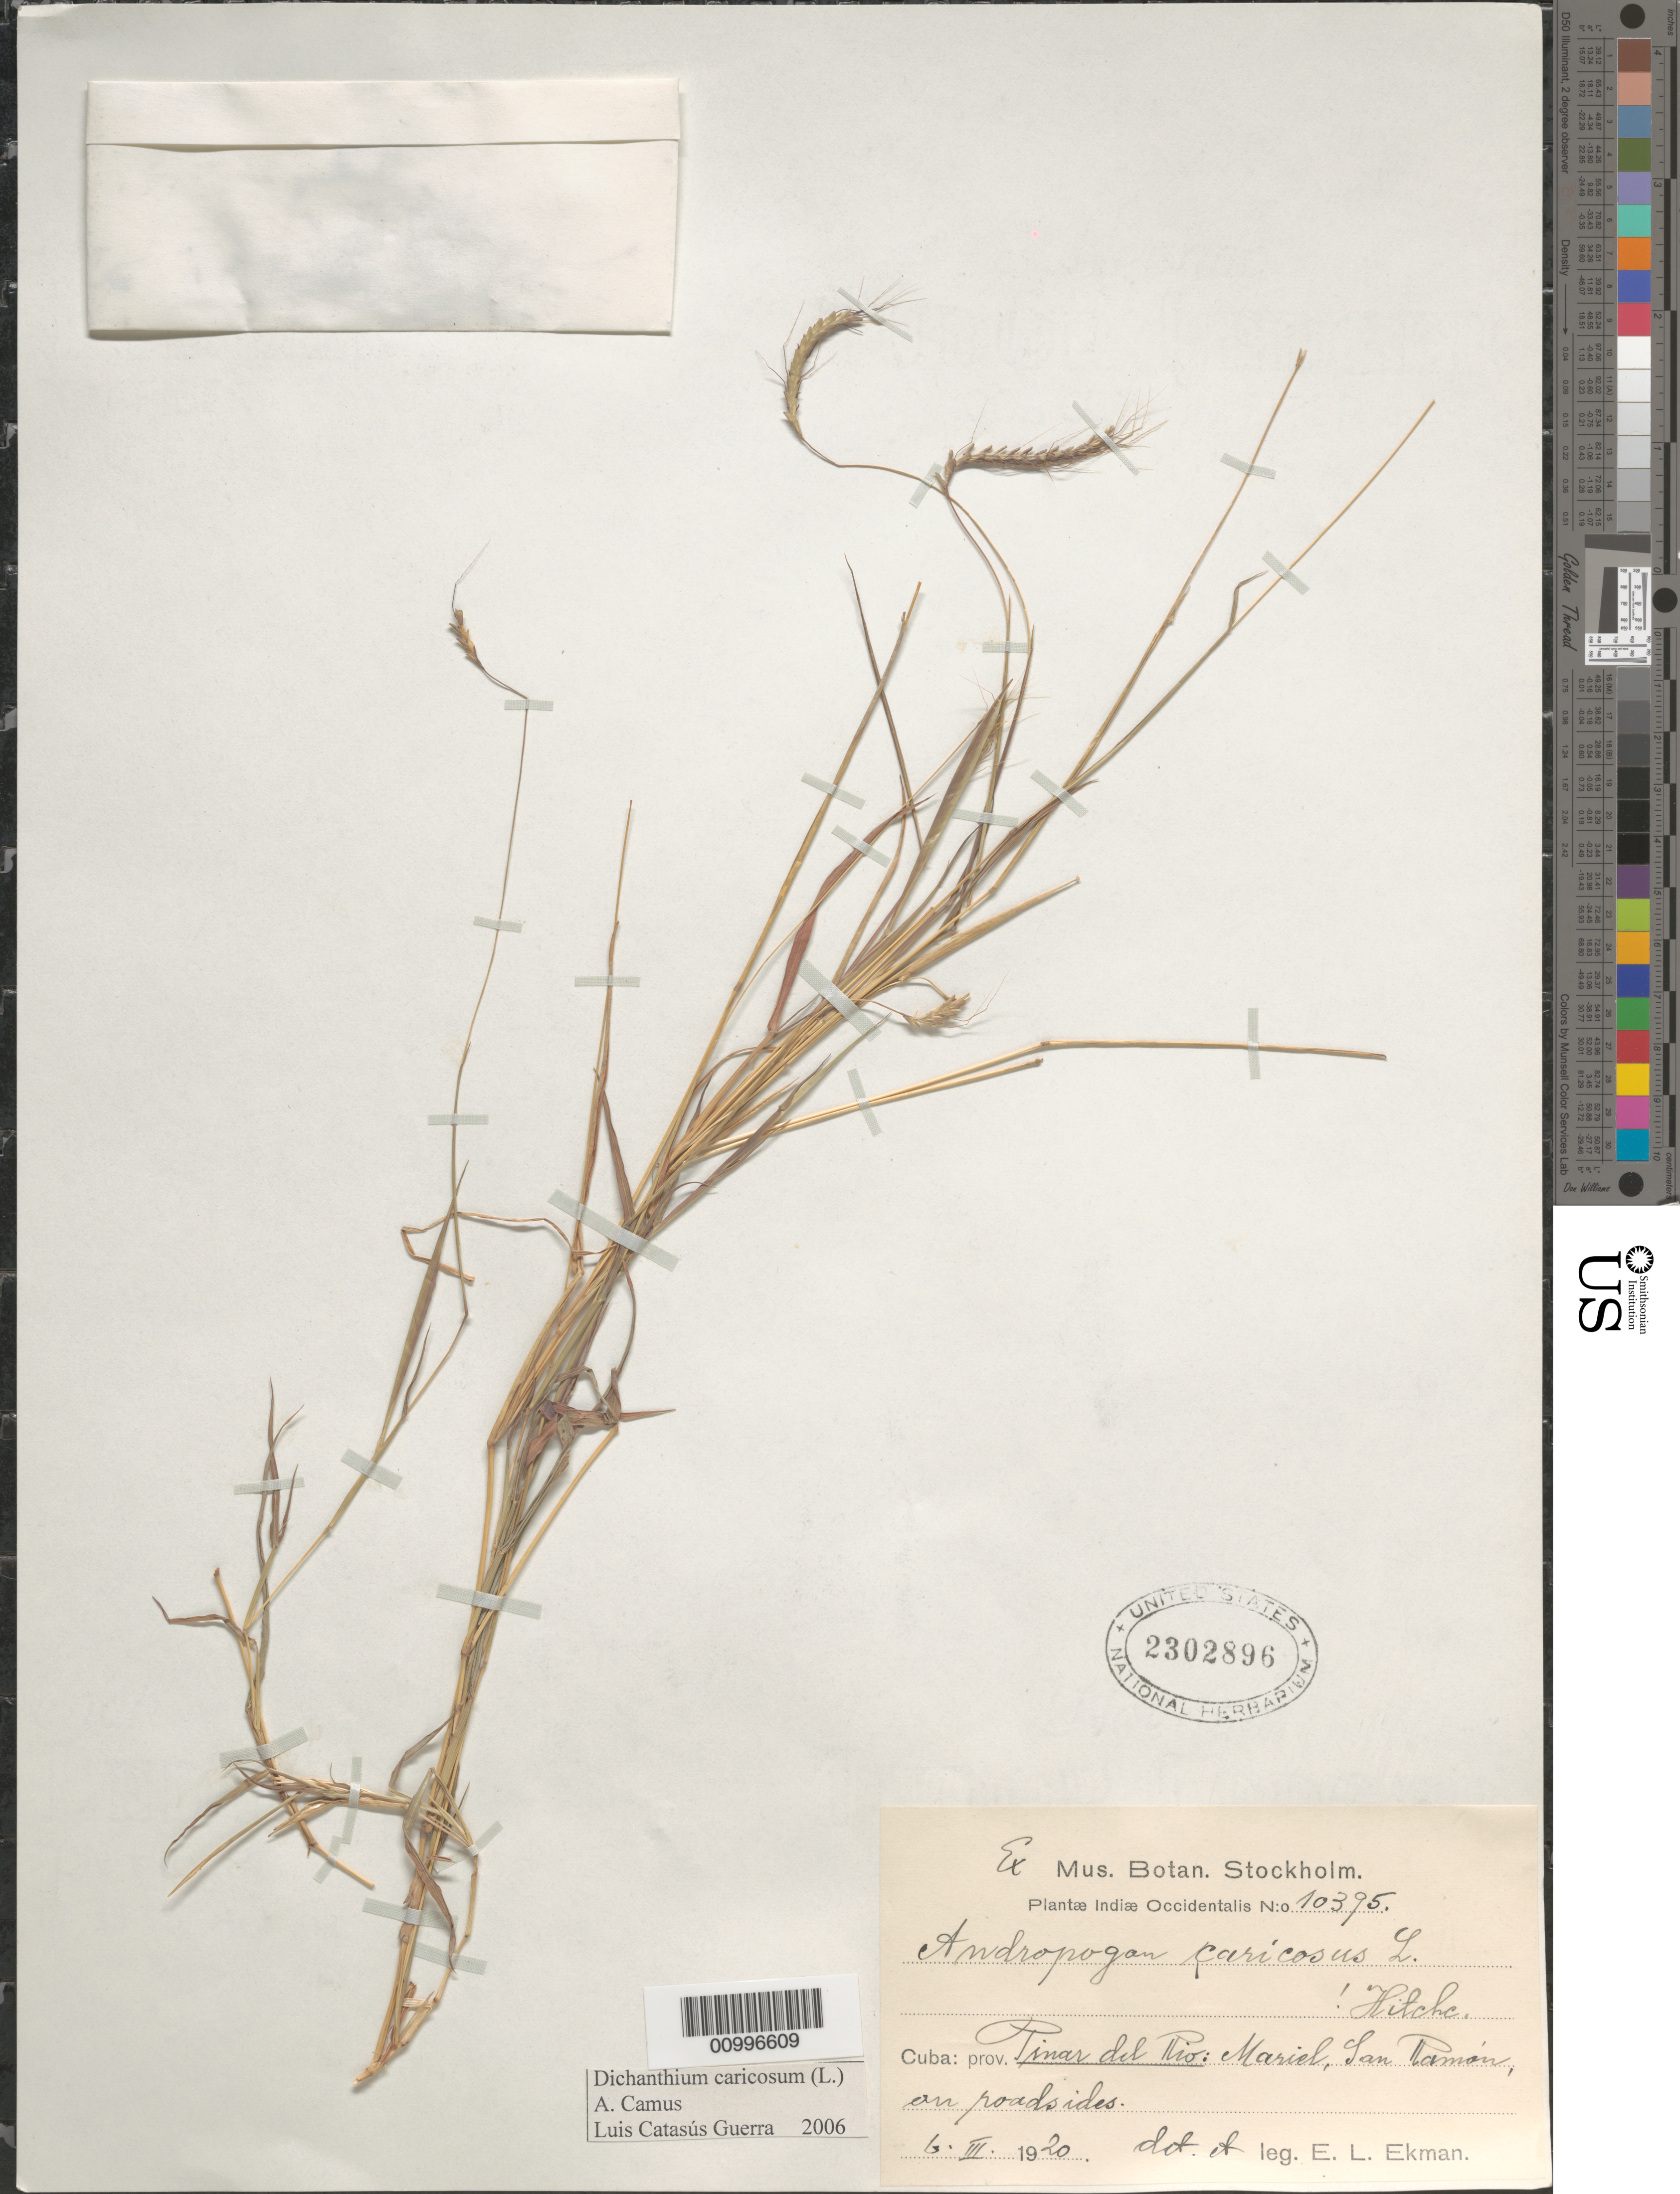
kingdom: Plantae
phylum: Tracheophyta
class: Liliopsida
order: Poales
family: Poaceae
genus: Dichanthium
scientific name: Dichanthium caricosum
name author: (L.) A. Camus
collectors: E. L. Ekman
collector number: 10395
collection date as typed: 06 Mar 1920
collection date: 1920-03-06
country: Cuba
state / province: Pinar del Rio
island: Cuba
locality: Mariel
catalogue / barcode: US 2302896